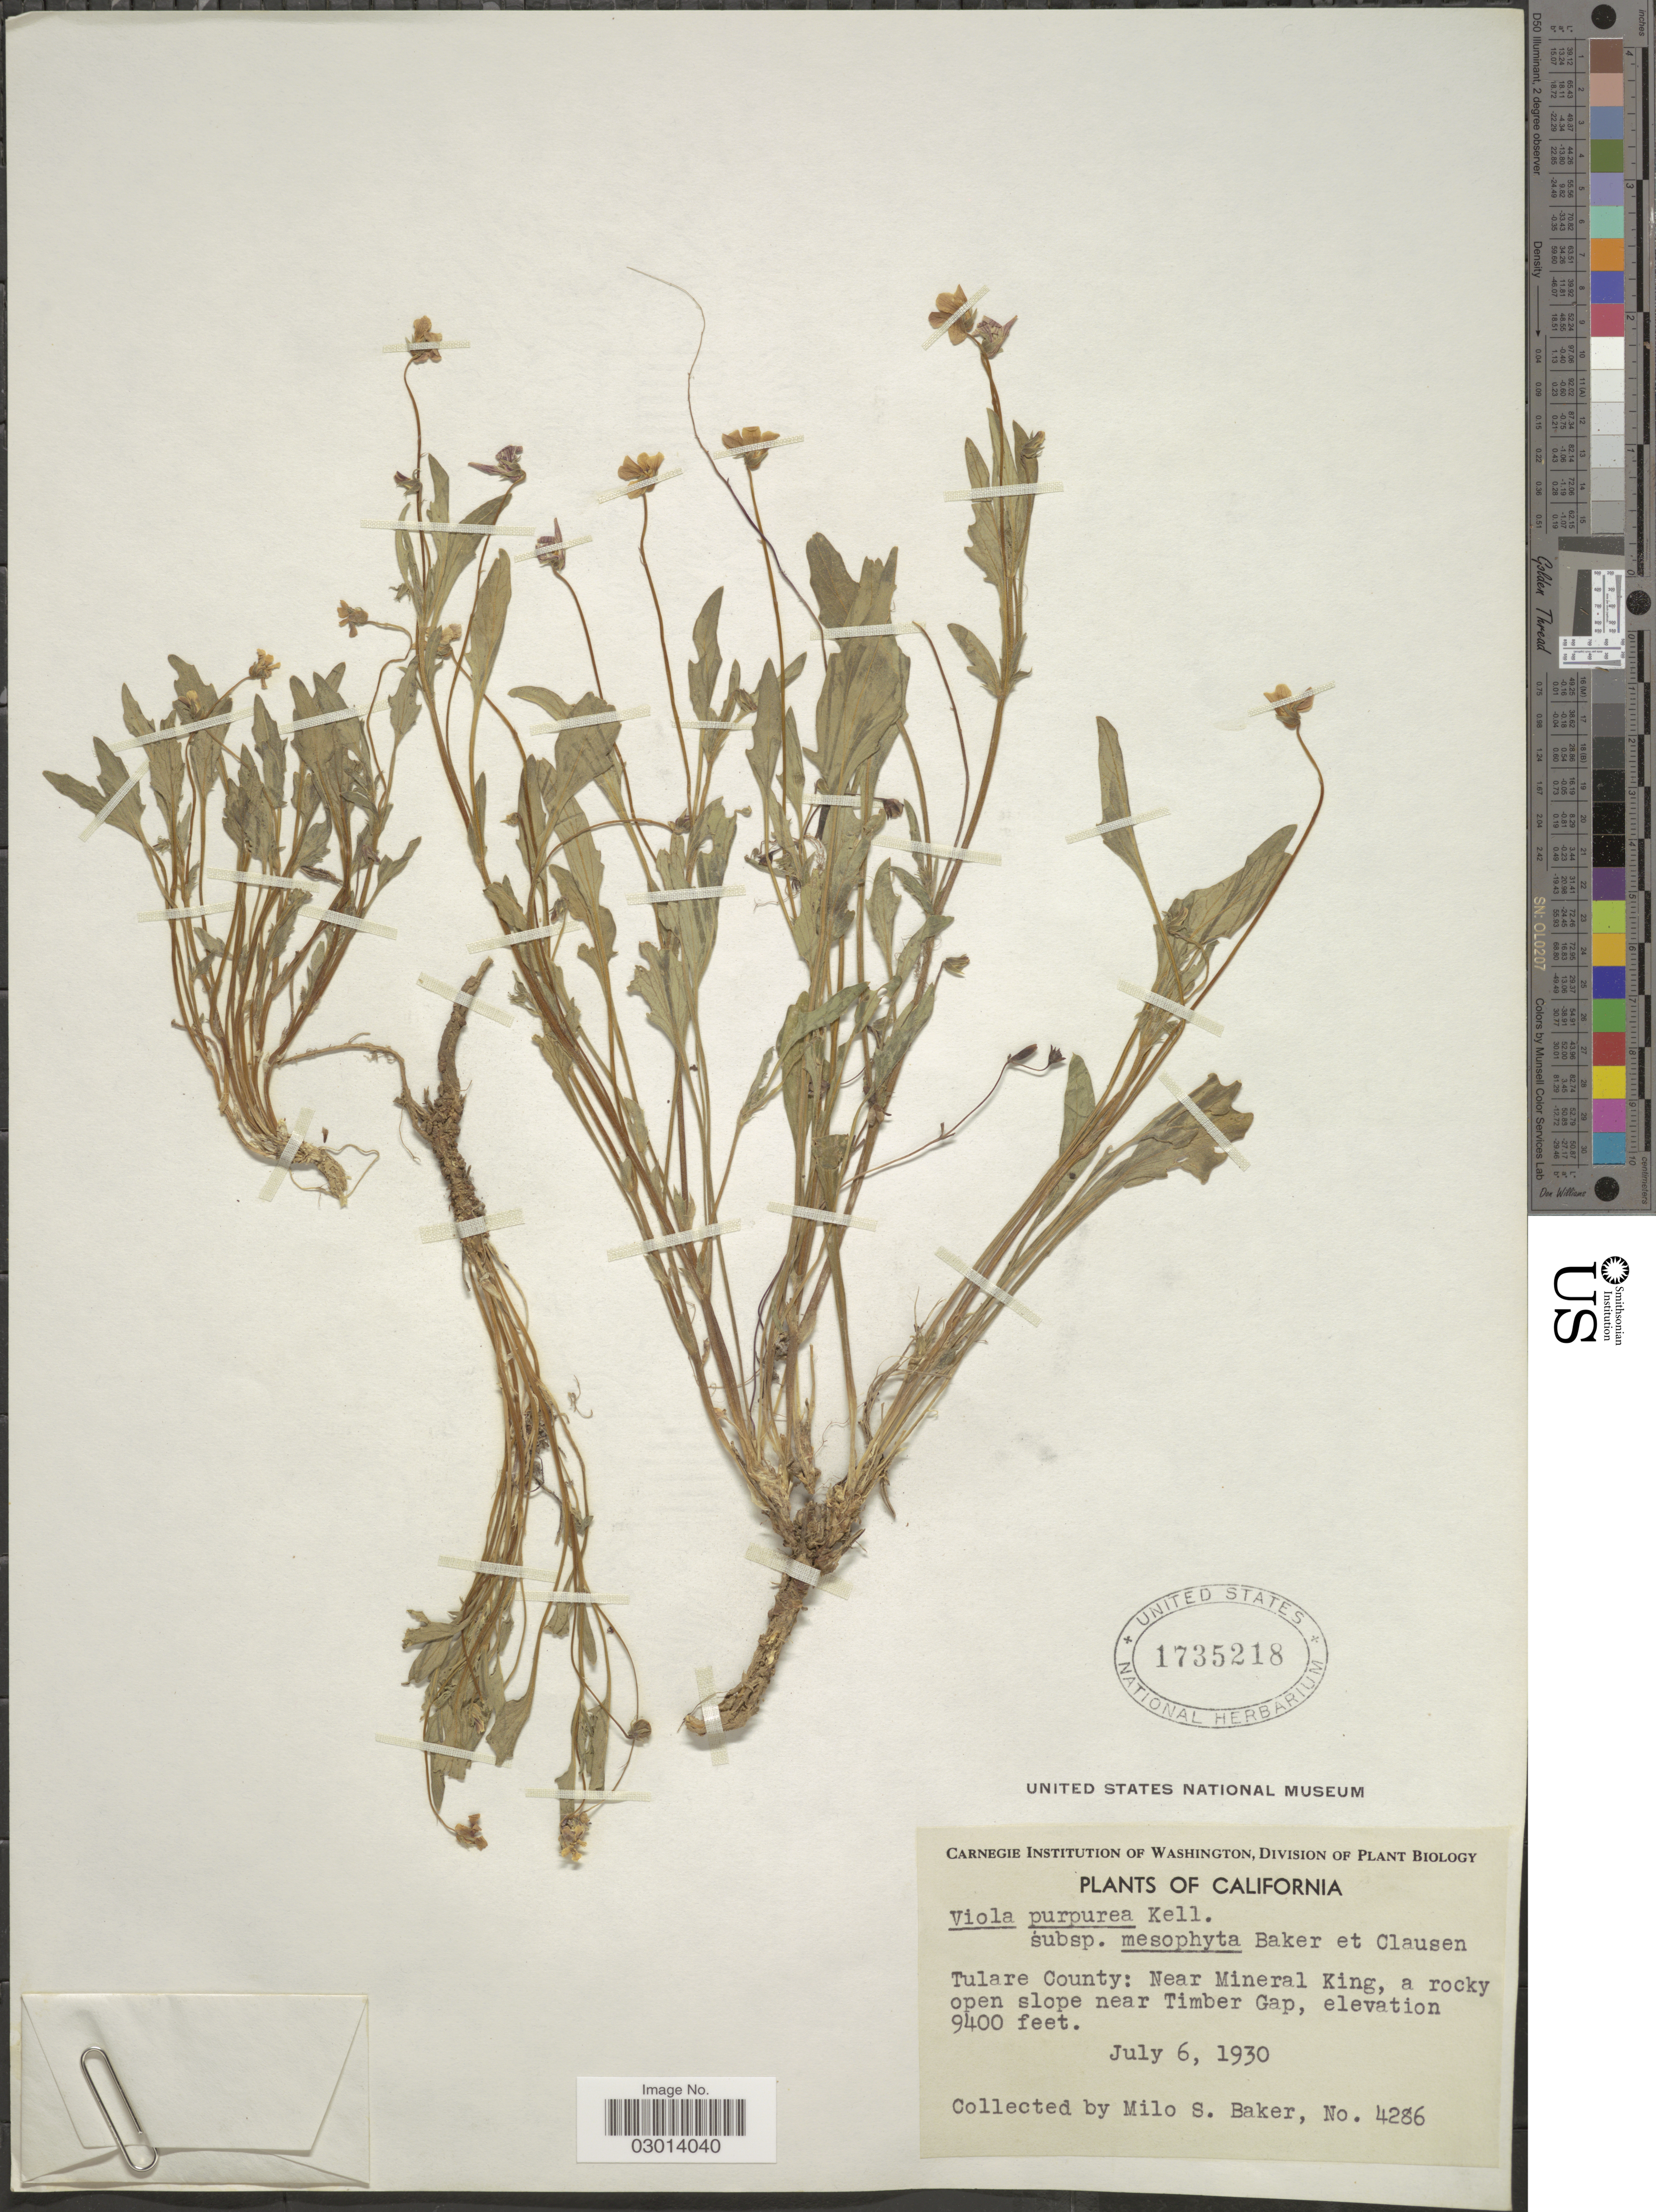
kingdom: Plantae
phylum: Tracheophyta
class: Magnoliopsida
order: Malpighiales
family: Violaceae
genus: Viola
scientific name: Viola purpurea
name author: Kellogg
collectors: M. S. Baker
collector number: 4286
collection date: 1930-07-06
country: United States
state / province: California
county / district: Tulare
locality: Tulare County: Near Mineral King, a rocky open slope near Timber Gap.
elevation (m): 2865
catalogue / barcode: US 1735218